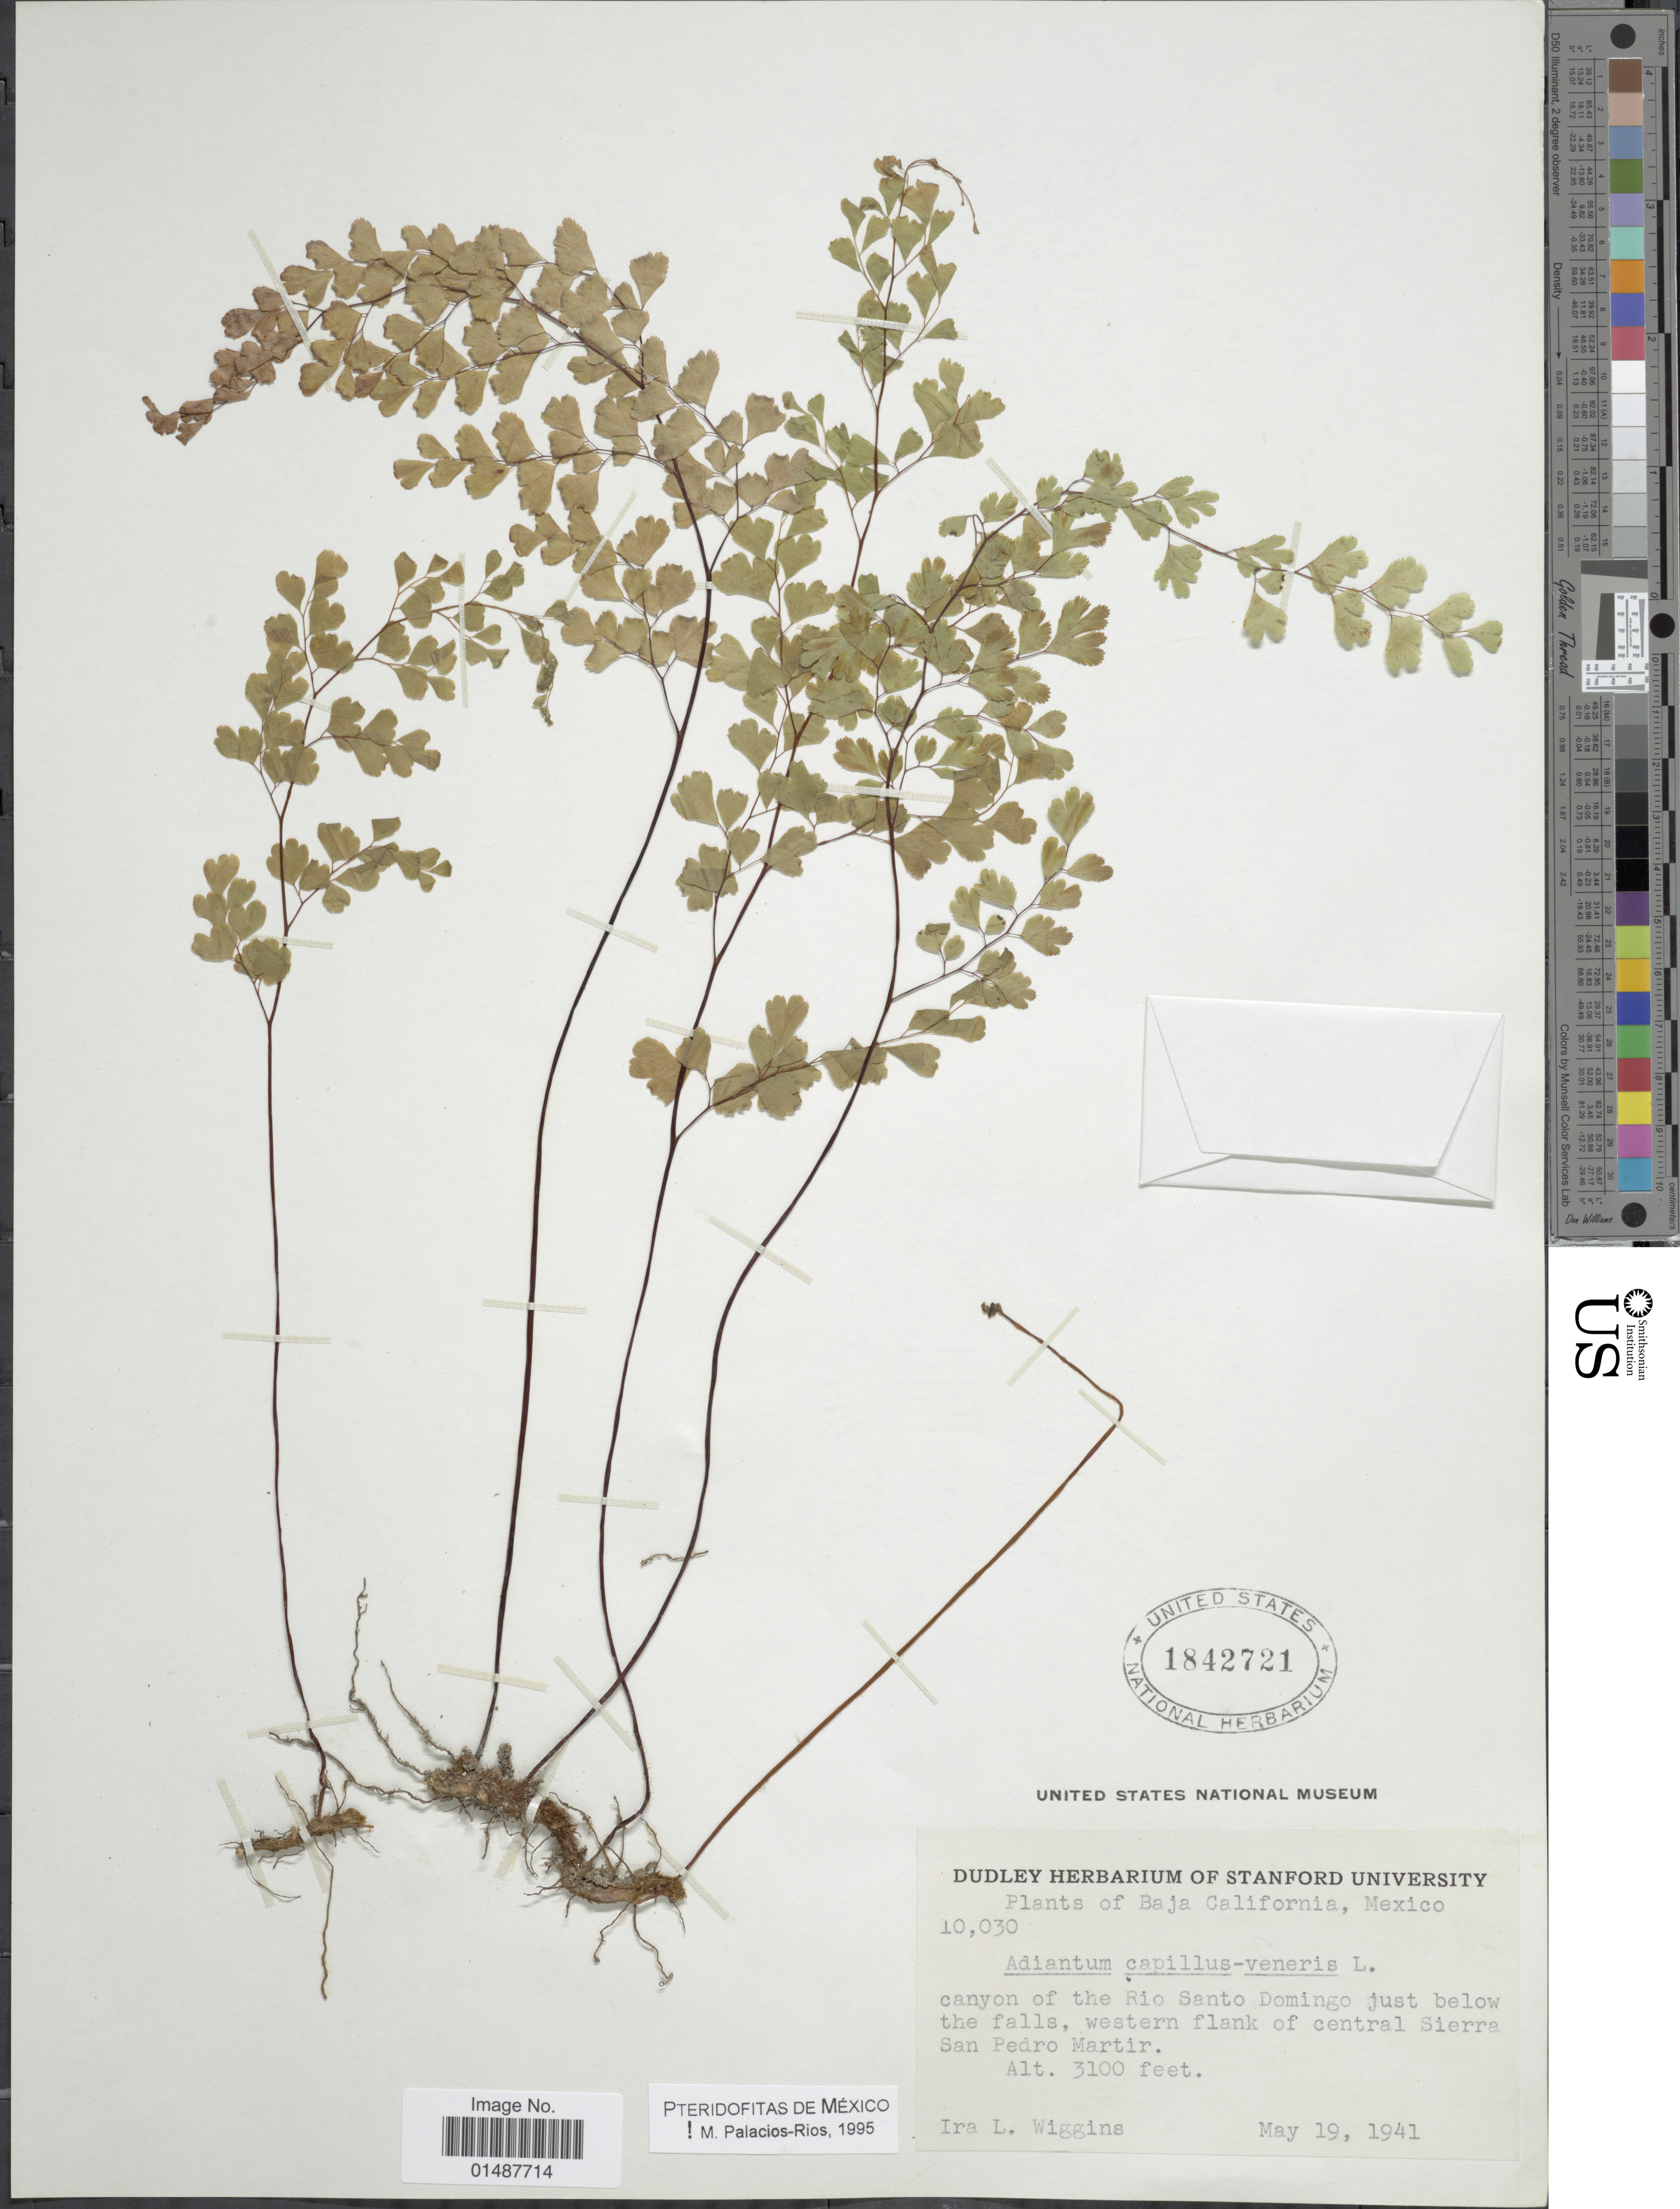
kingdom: Plantae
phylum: Tracheophyta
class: Polypodiopsida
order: Polypodiales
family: Pteridaceae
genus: Adiantum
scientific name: Adiantum capillus-veneris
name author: L.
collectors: I. L. Wiggins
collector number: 10,130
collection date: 1941-05-19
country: Mexico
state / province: Baja California Norte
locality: Canyon of the Rio santo domingo just below the falls, western flank of central Sierra San Pedro Martir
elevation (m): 945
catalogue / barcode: US 1842721